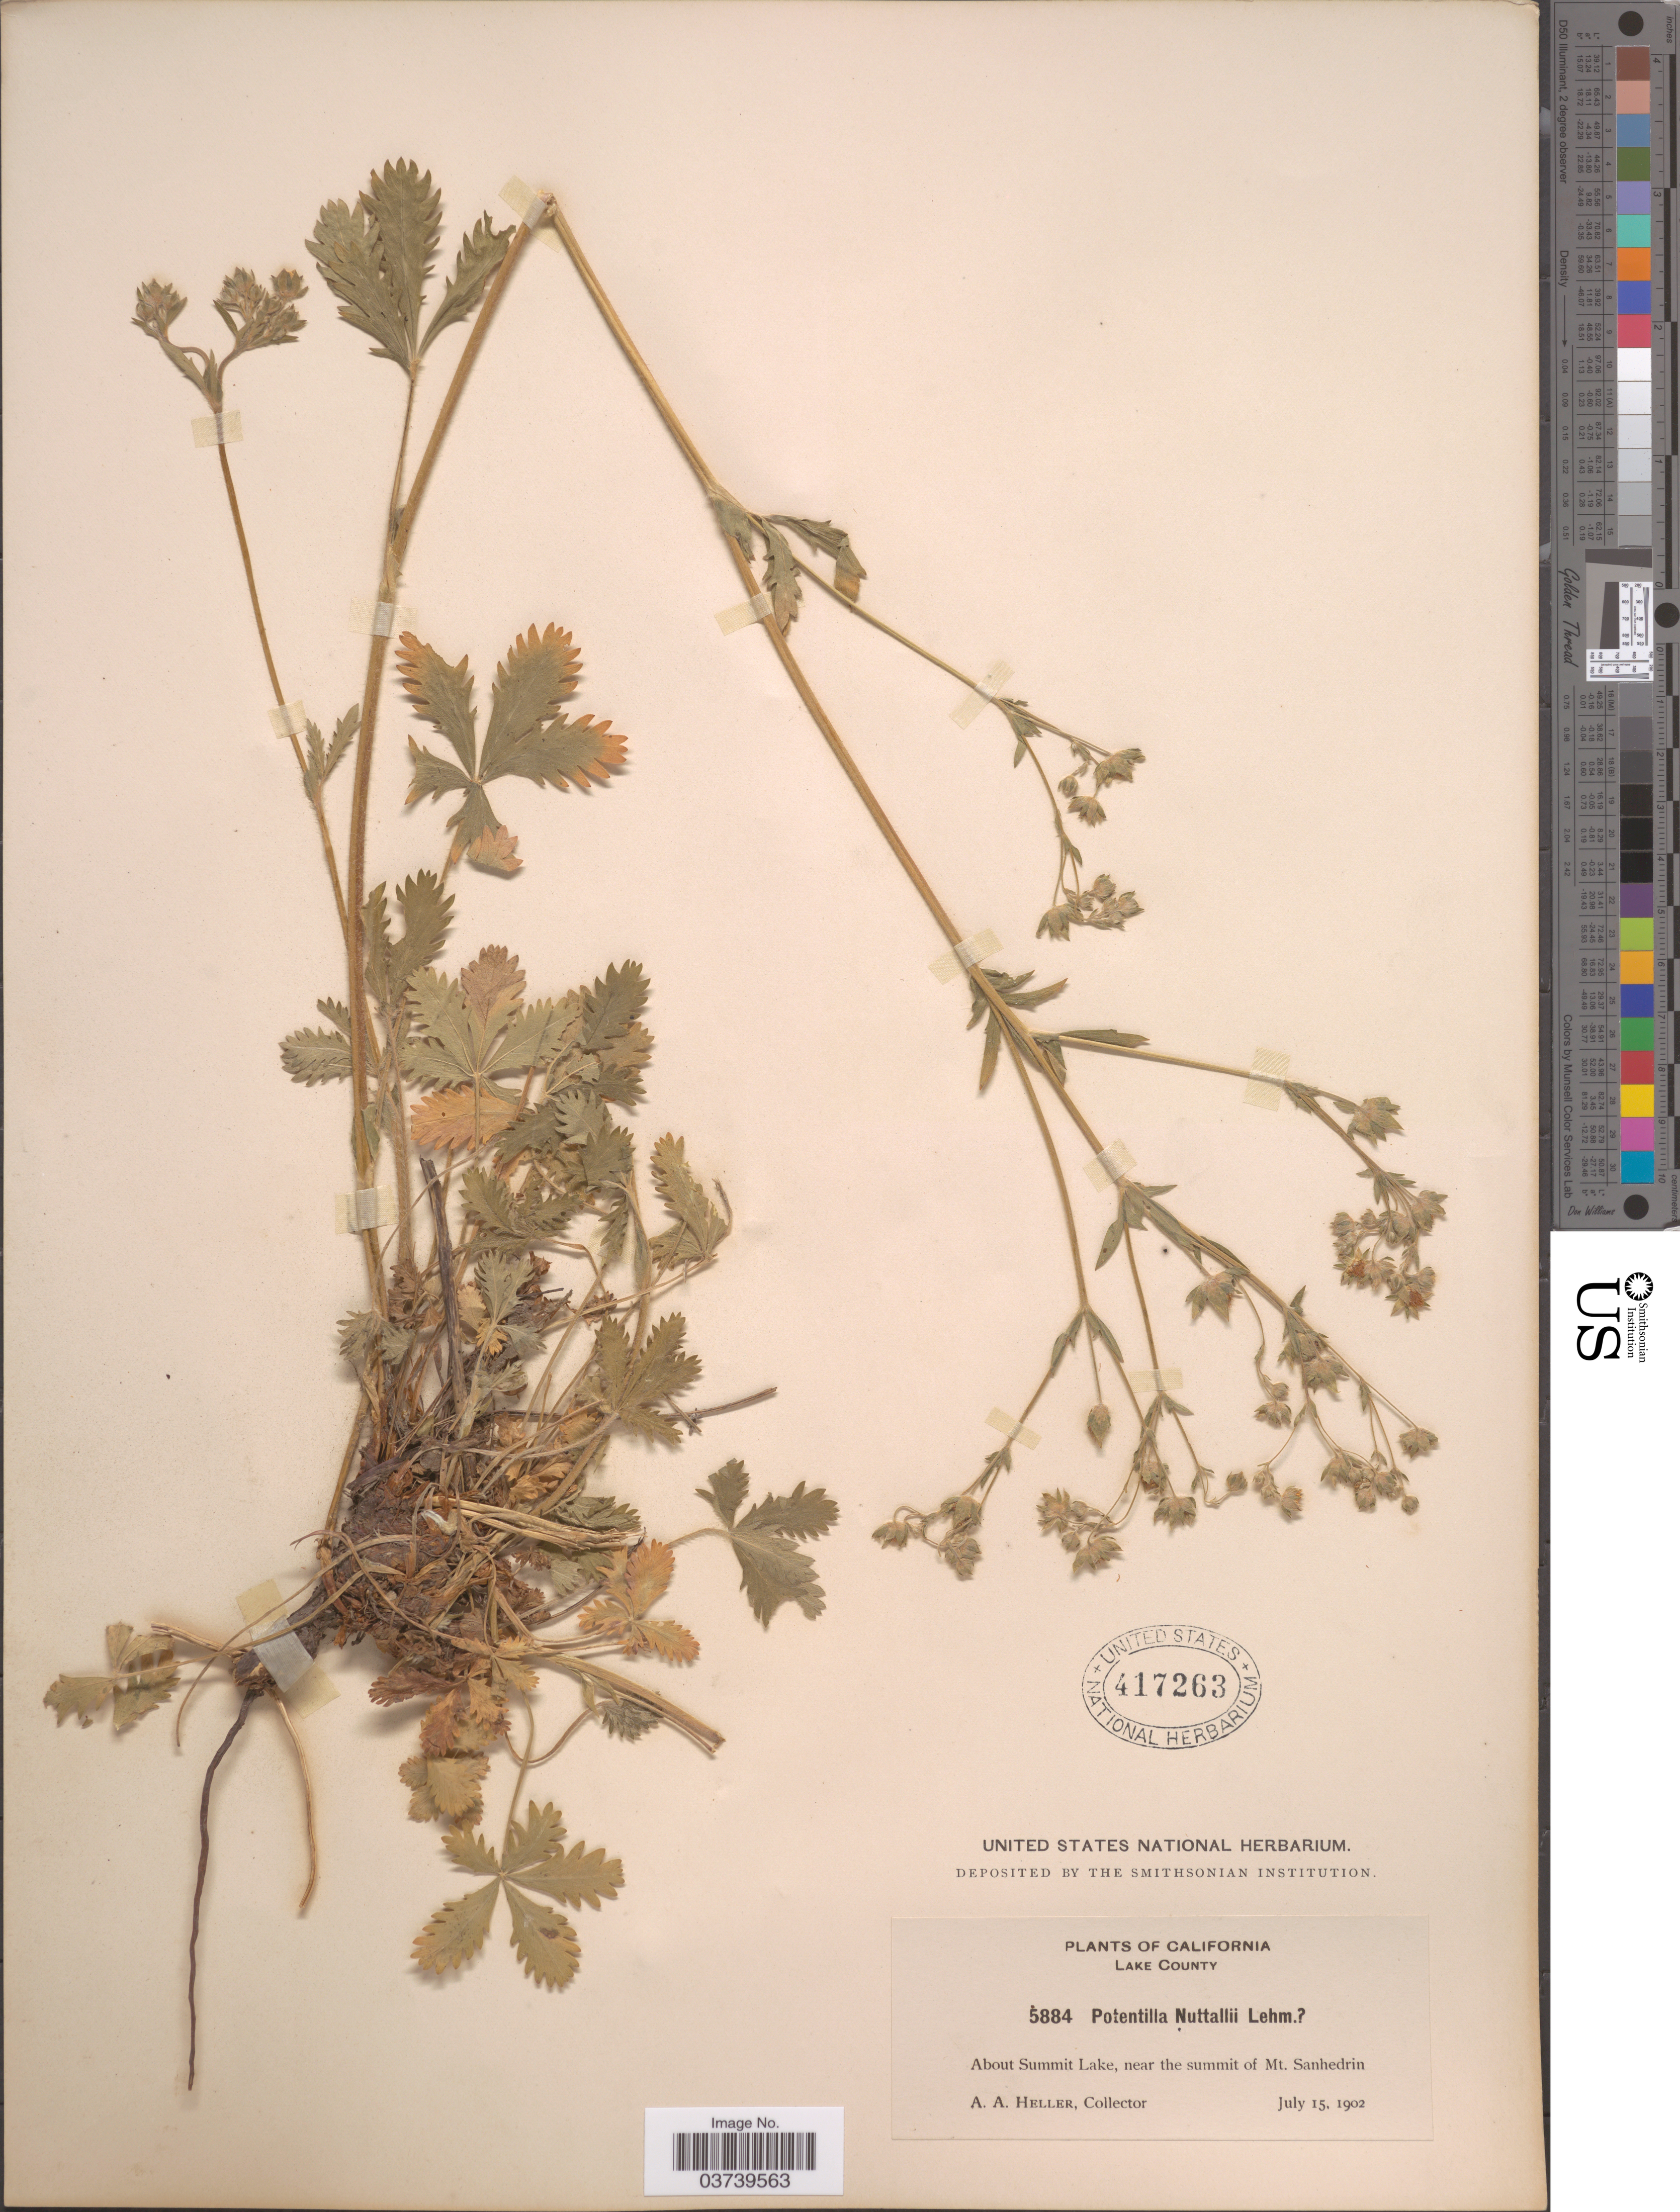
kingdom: Plantae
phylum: Tracheophyta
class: Magnoliopsida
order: Rosales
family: Rosaceae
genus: Potentilla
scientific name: Potentilla gracilis var. fastigiata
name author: (Nutt.) S. Watson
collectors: A. A. Heller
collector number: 5884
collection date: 1902-07-15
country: United States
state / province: California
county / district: Lake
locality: Lake County. About Summit Lake, near the summit of Mt. Sanhedrin.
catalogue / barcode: US 417263